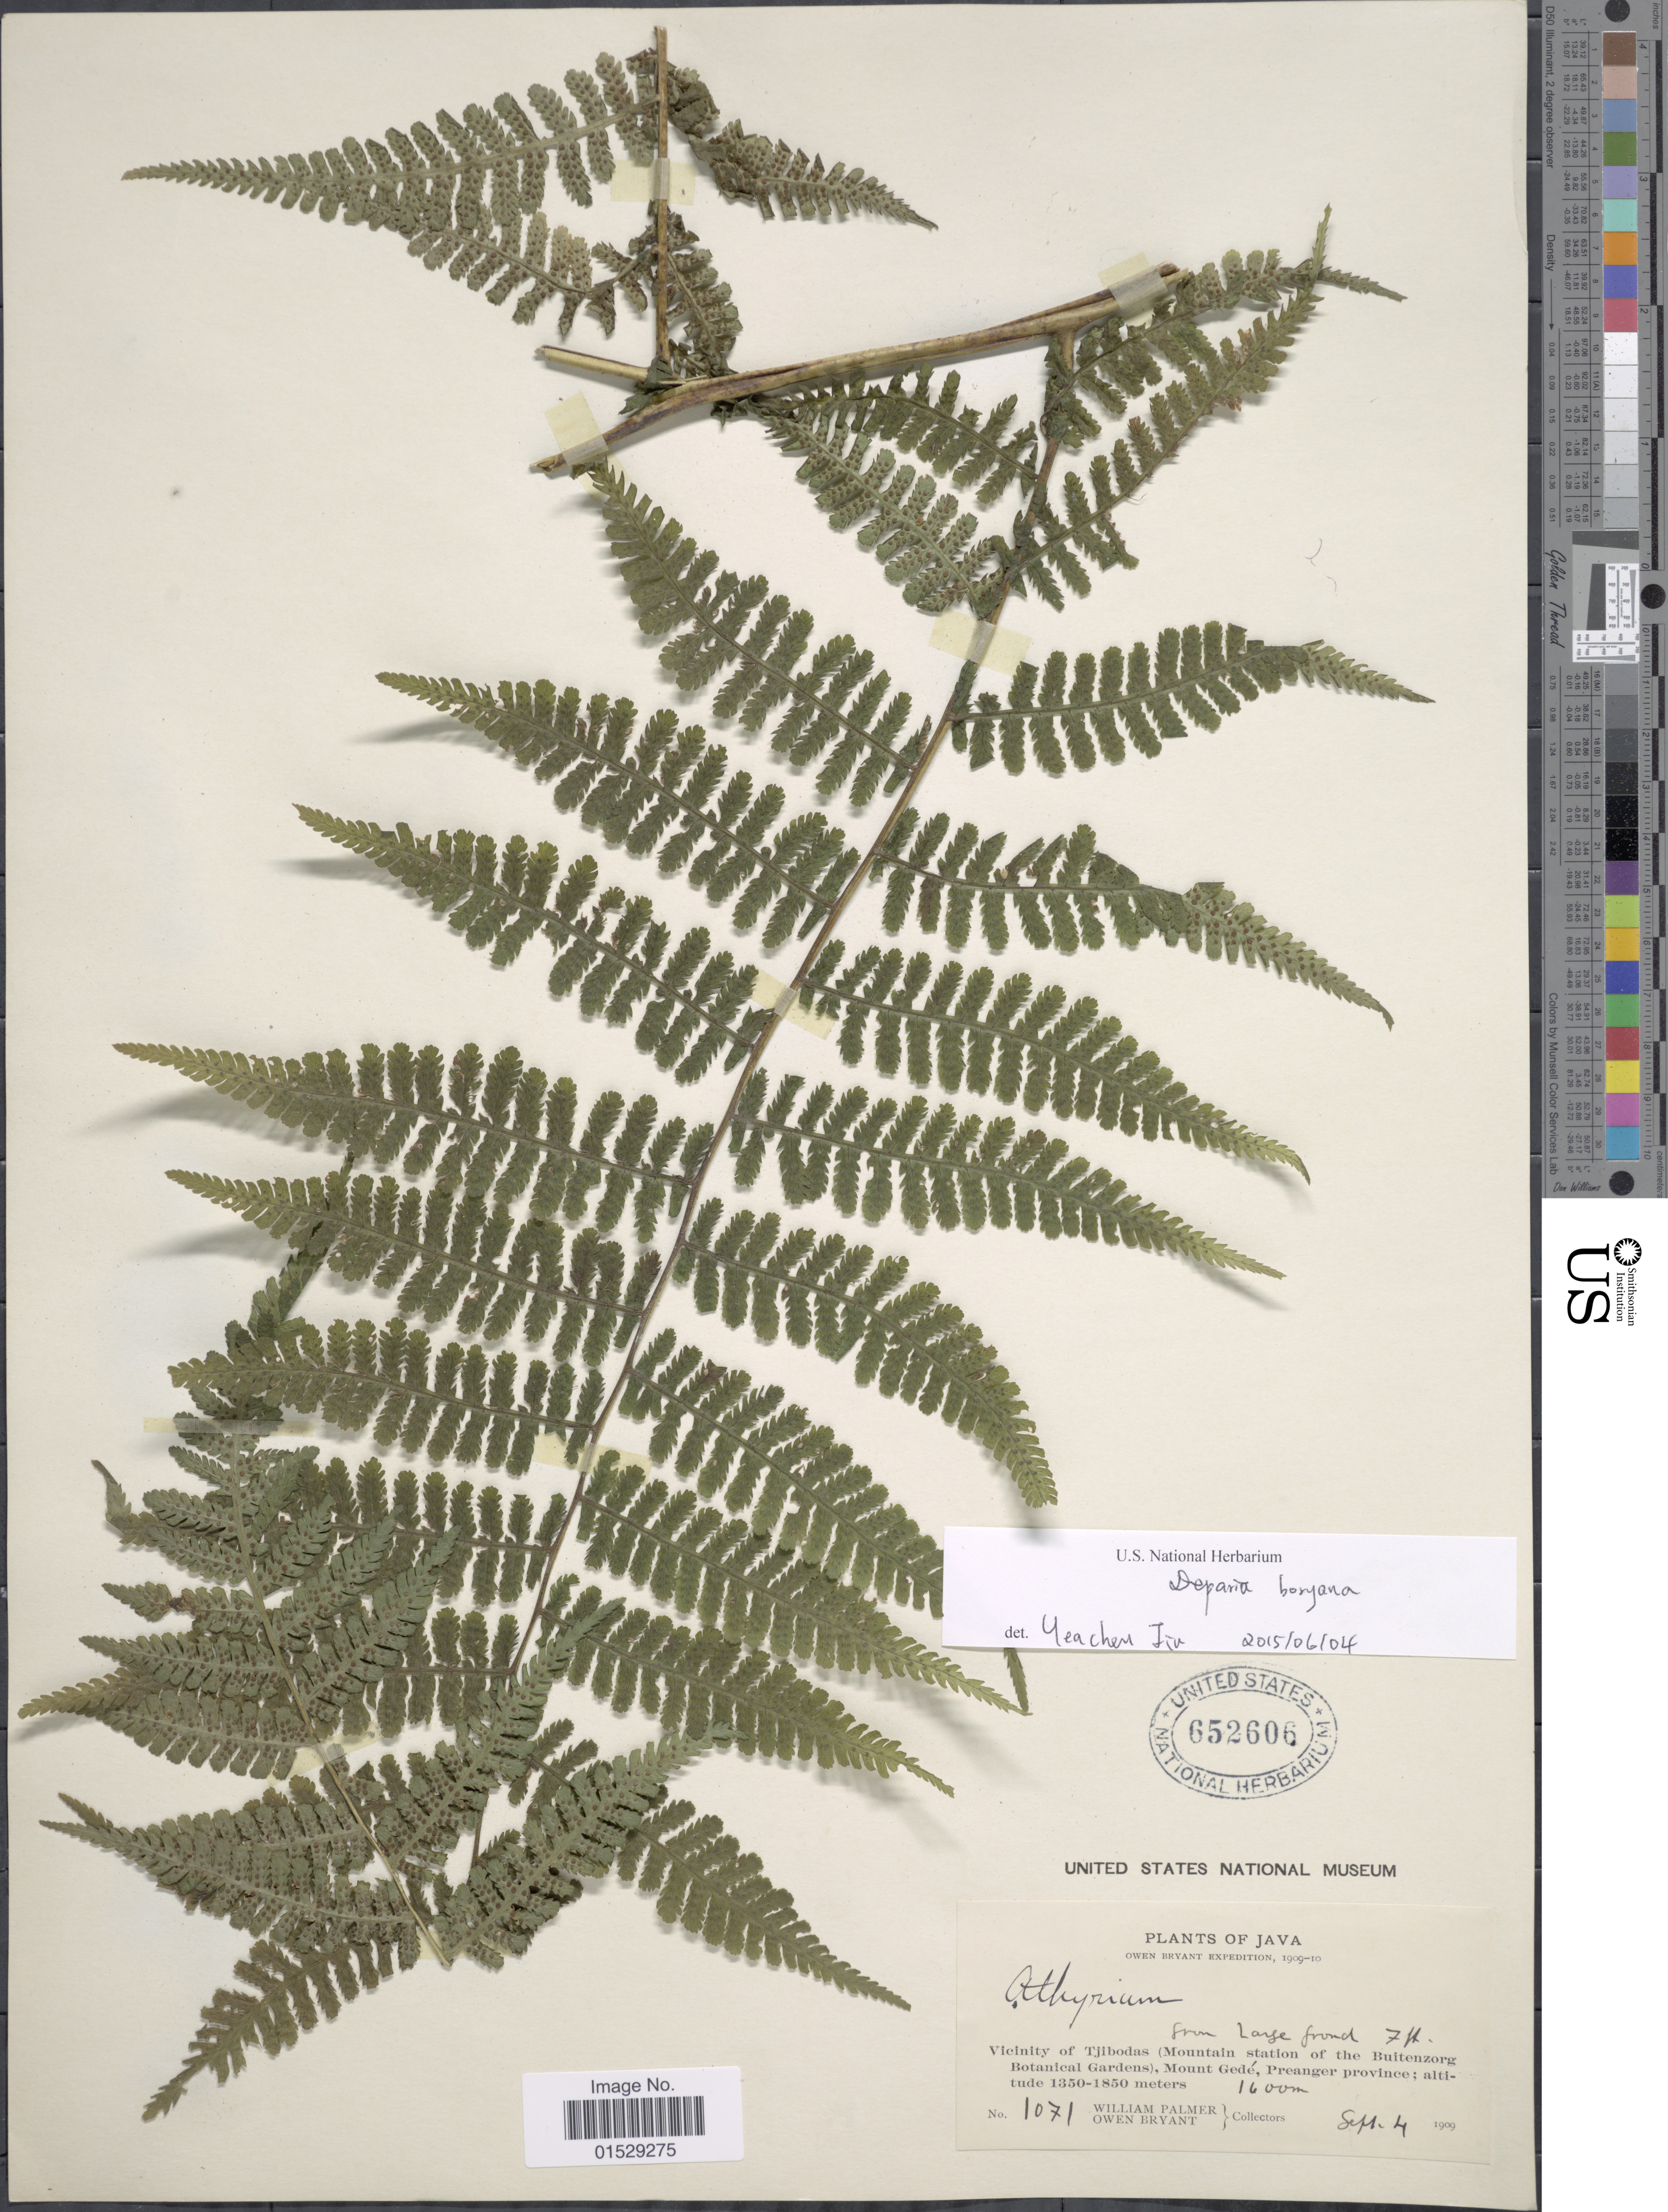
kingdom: Plantae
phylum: Tracheophyta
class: Polypodiopsida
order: Polypodiales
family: Athyriaceae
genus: Deparia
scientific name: Deparia boryana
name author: (Willd.) M. Kato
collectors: W. Palmer & O. Bryant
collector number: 1071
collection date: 1909-09-04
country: Indonesia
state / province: Java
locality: Vicinity of Tjibodas (Mountain station of the Buitenzorg Botoanical Gardens), Mount Gede, Preanger province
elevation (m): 1600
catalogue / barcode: US 652606